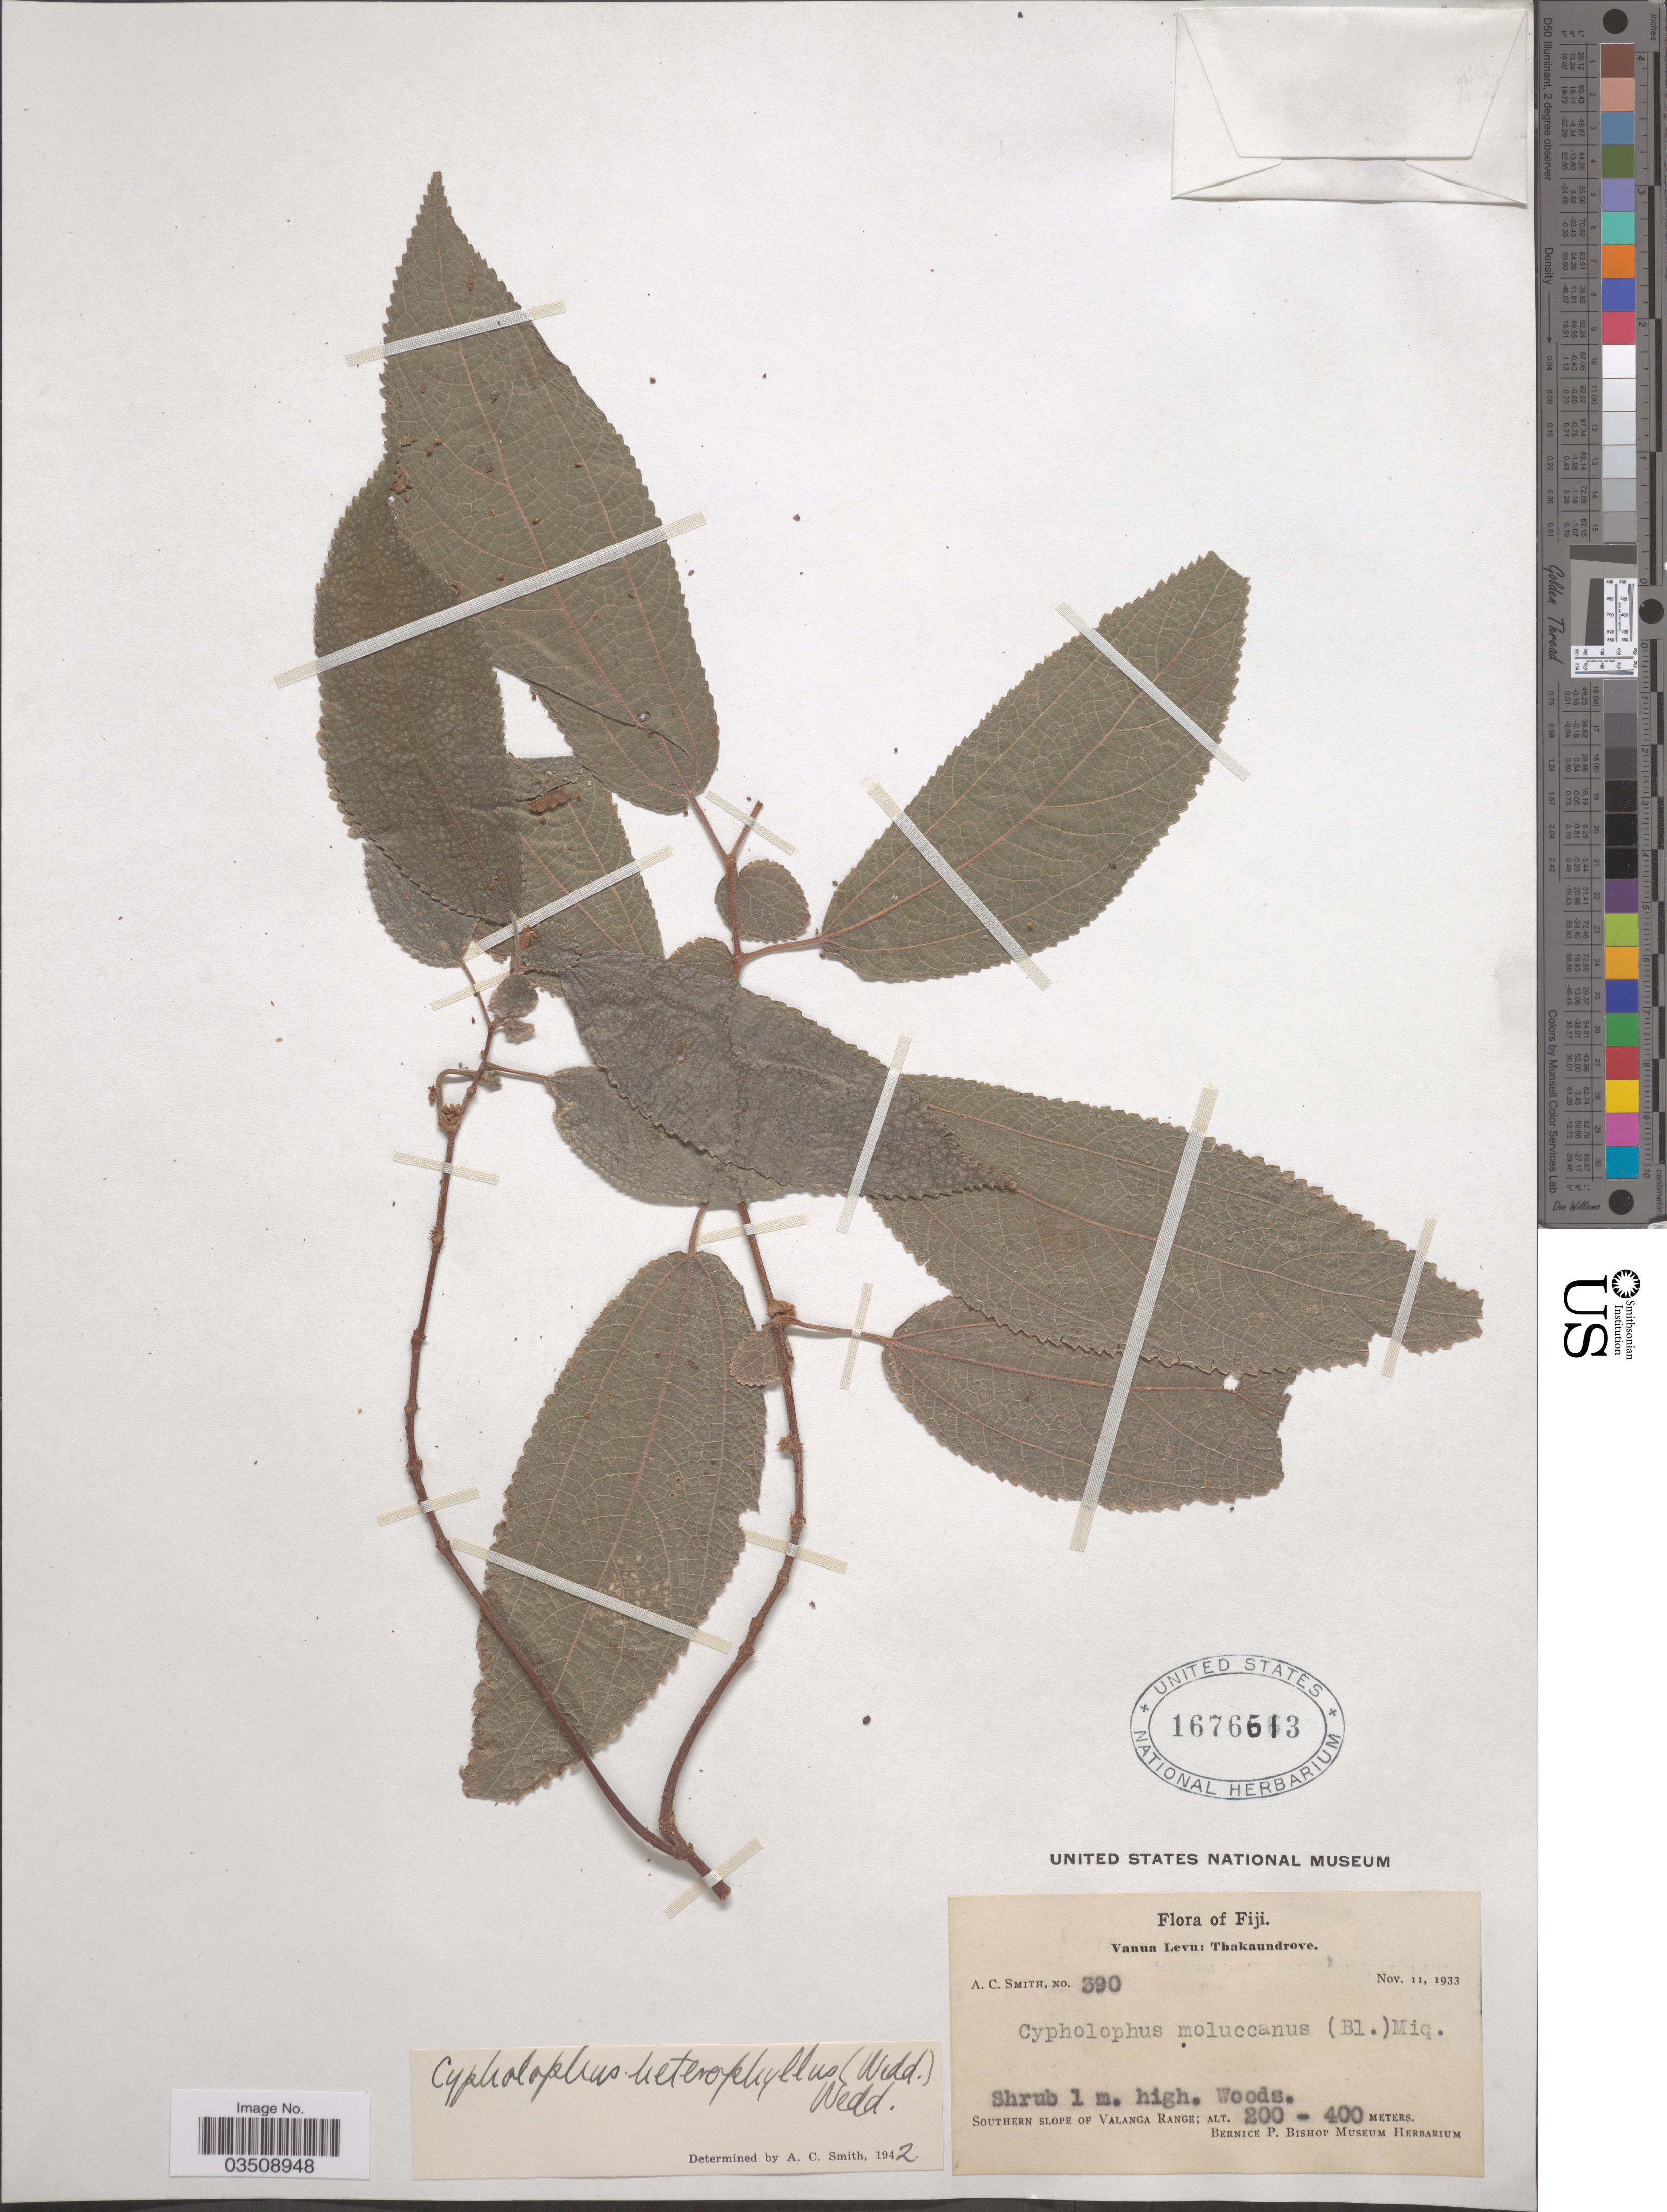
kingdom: Plantae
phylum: Tracheophyta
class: Magnoliopsida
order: Rosales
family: Urticaceae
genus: Cypholophus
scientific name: Cypholophus heterophyllus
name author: Wedd.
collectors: A. C. Smith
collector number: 390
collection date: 1933-11-11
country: Fiji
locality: Vanua Levu: Thakaundrove. Southern slope of Valanga Range.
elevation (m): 200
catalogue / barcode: US 1676613